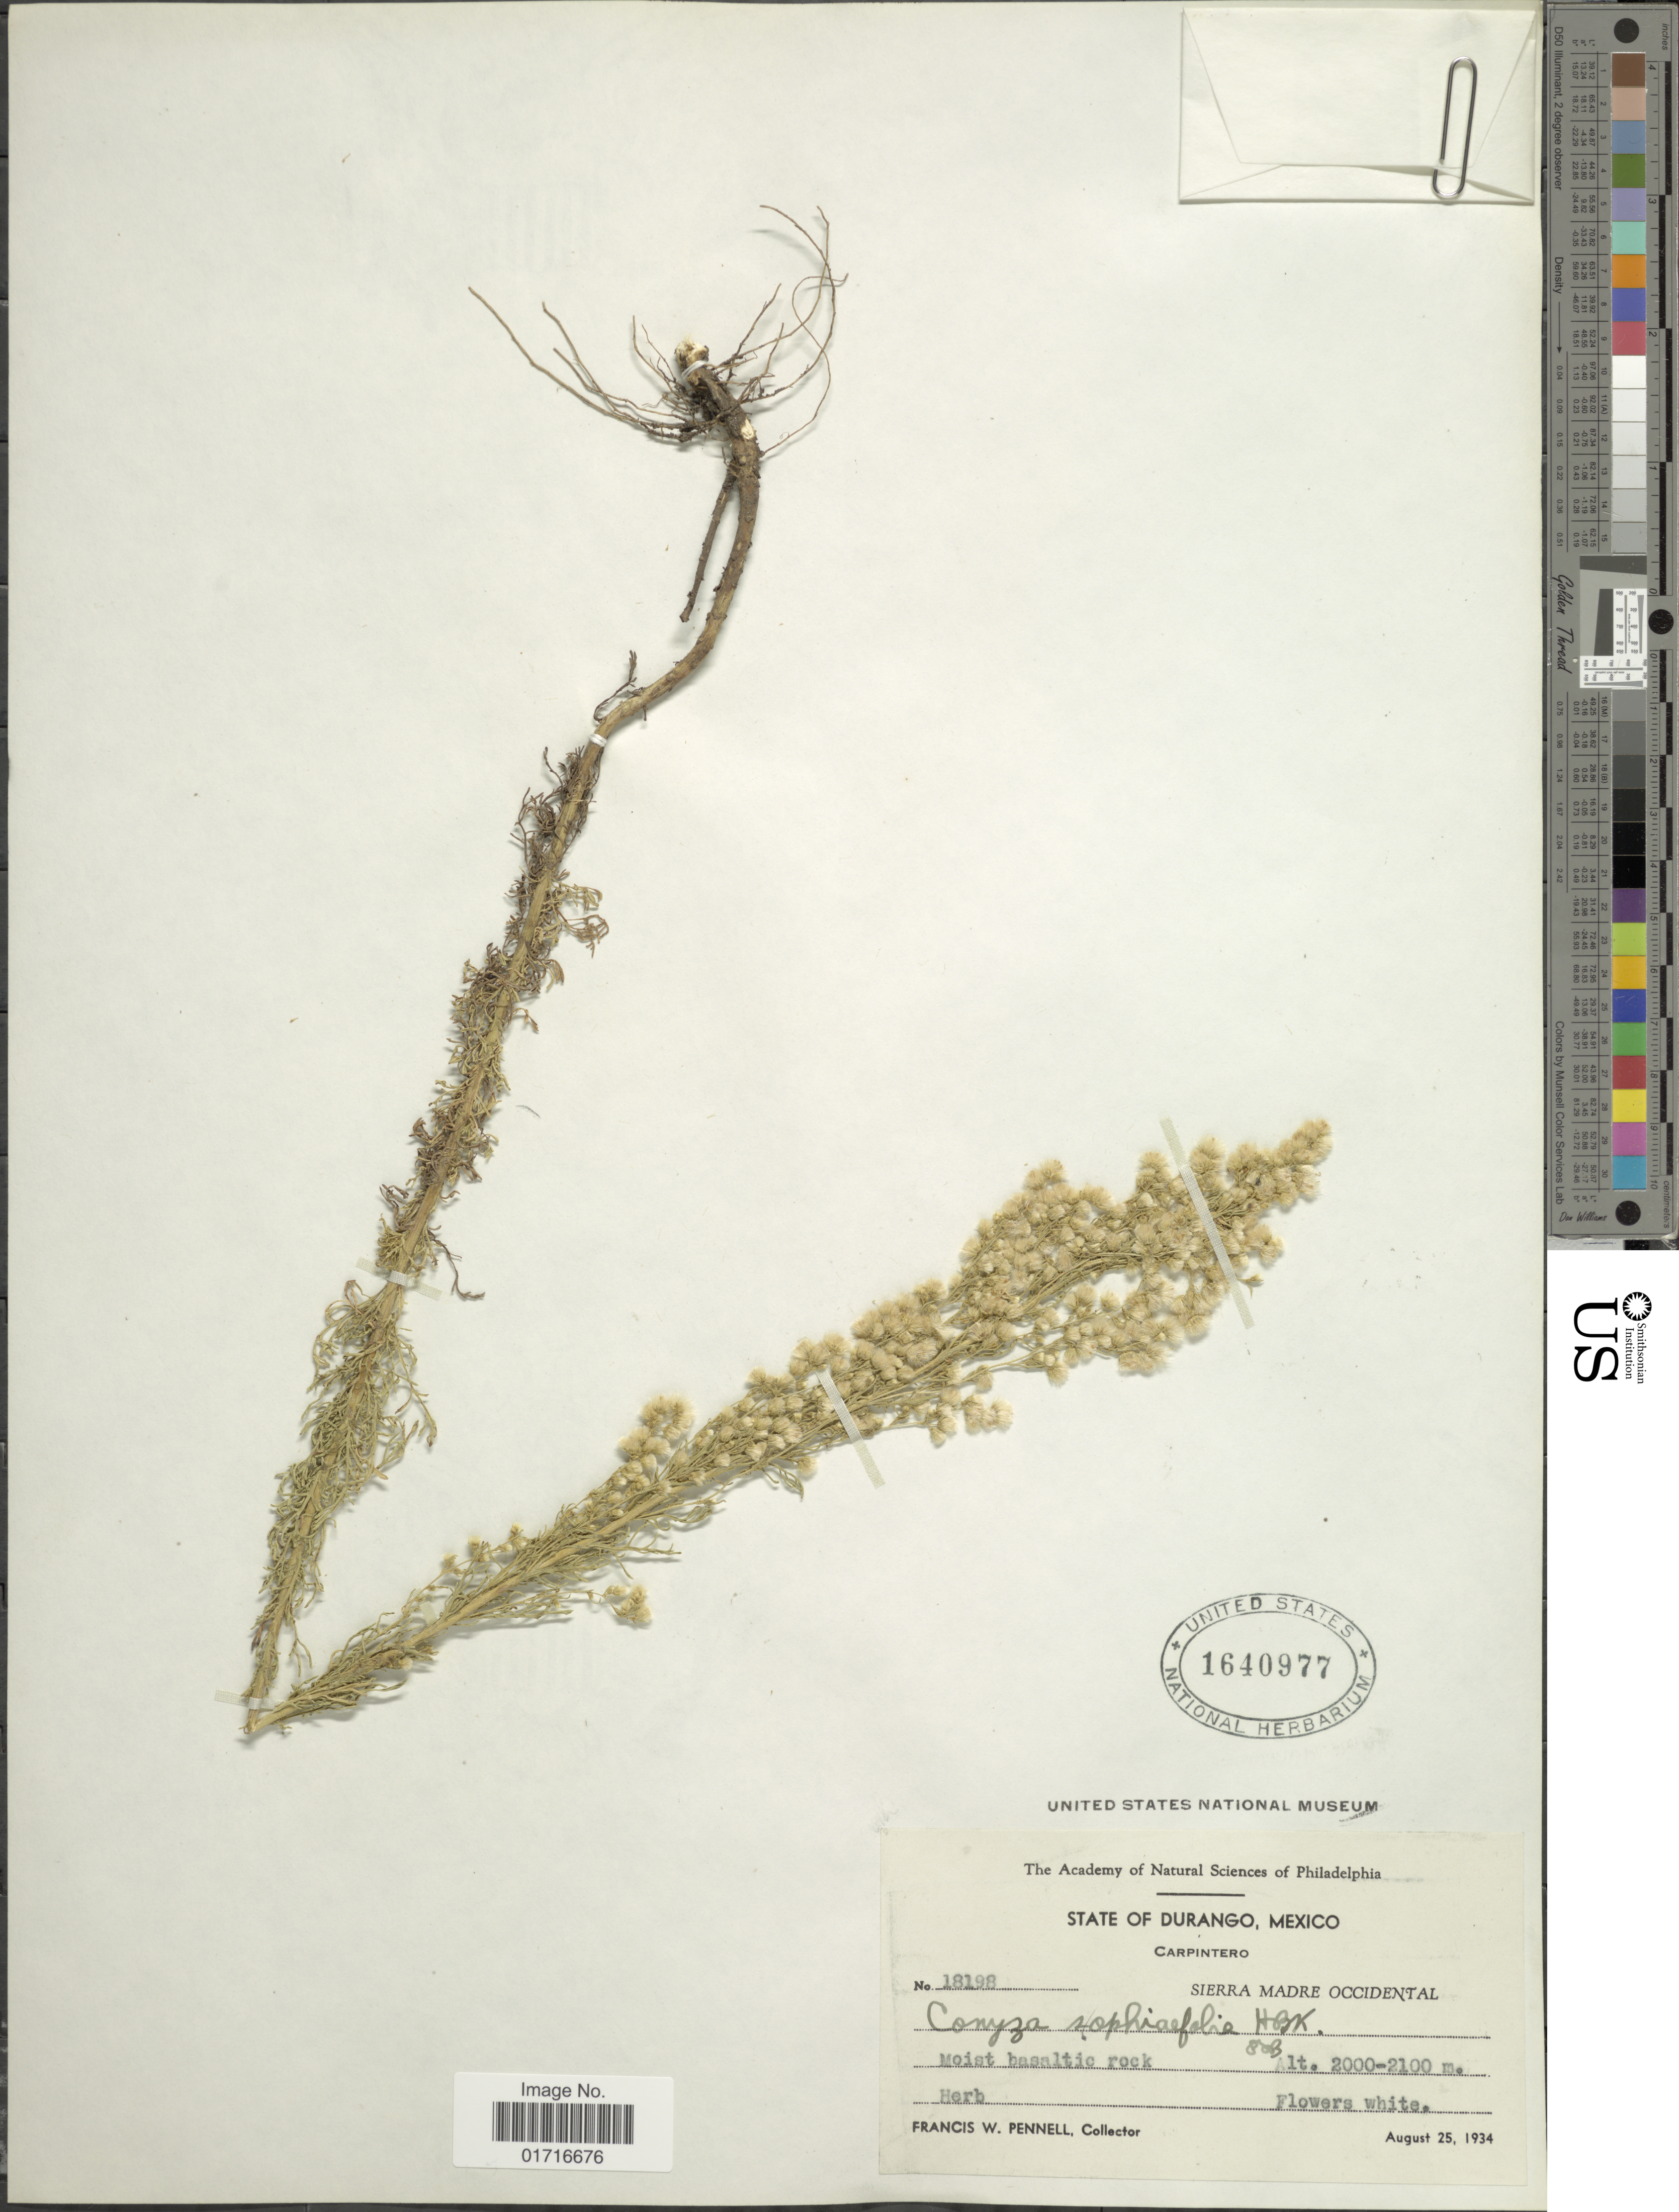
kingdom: Plantae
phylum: Tracheophyta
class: Magnoliopsida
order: Asterales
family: Asteraceae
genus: Conyza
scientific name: Conyza sophiaefolia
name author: Kunth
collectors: F. W. Pennell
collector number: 18198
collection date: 1934-08-25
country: Mexico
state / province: Durango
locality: State of Durango, Mexico. Sierra Madre Occidental.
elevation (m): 2000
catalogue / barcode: US 1640977